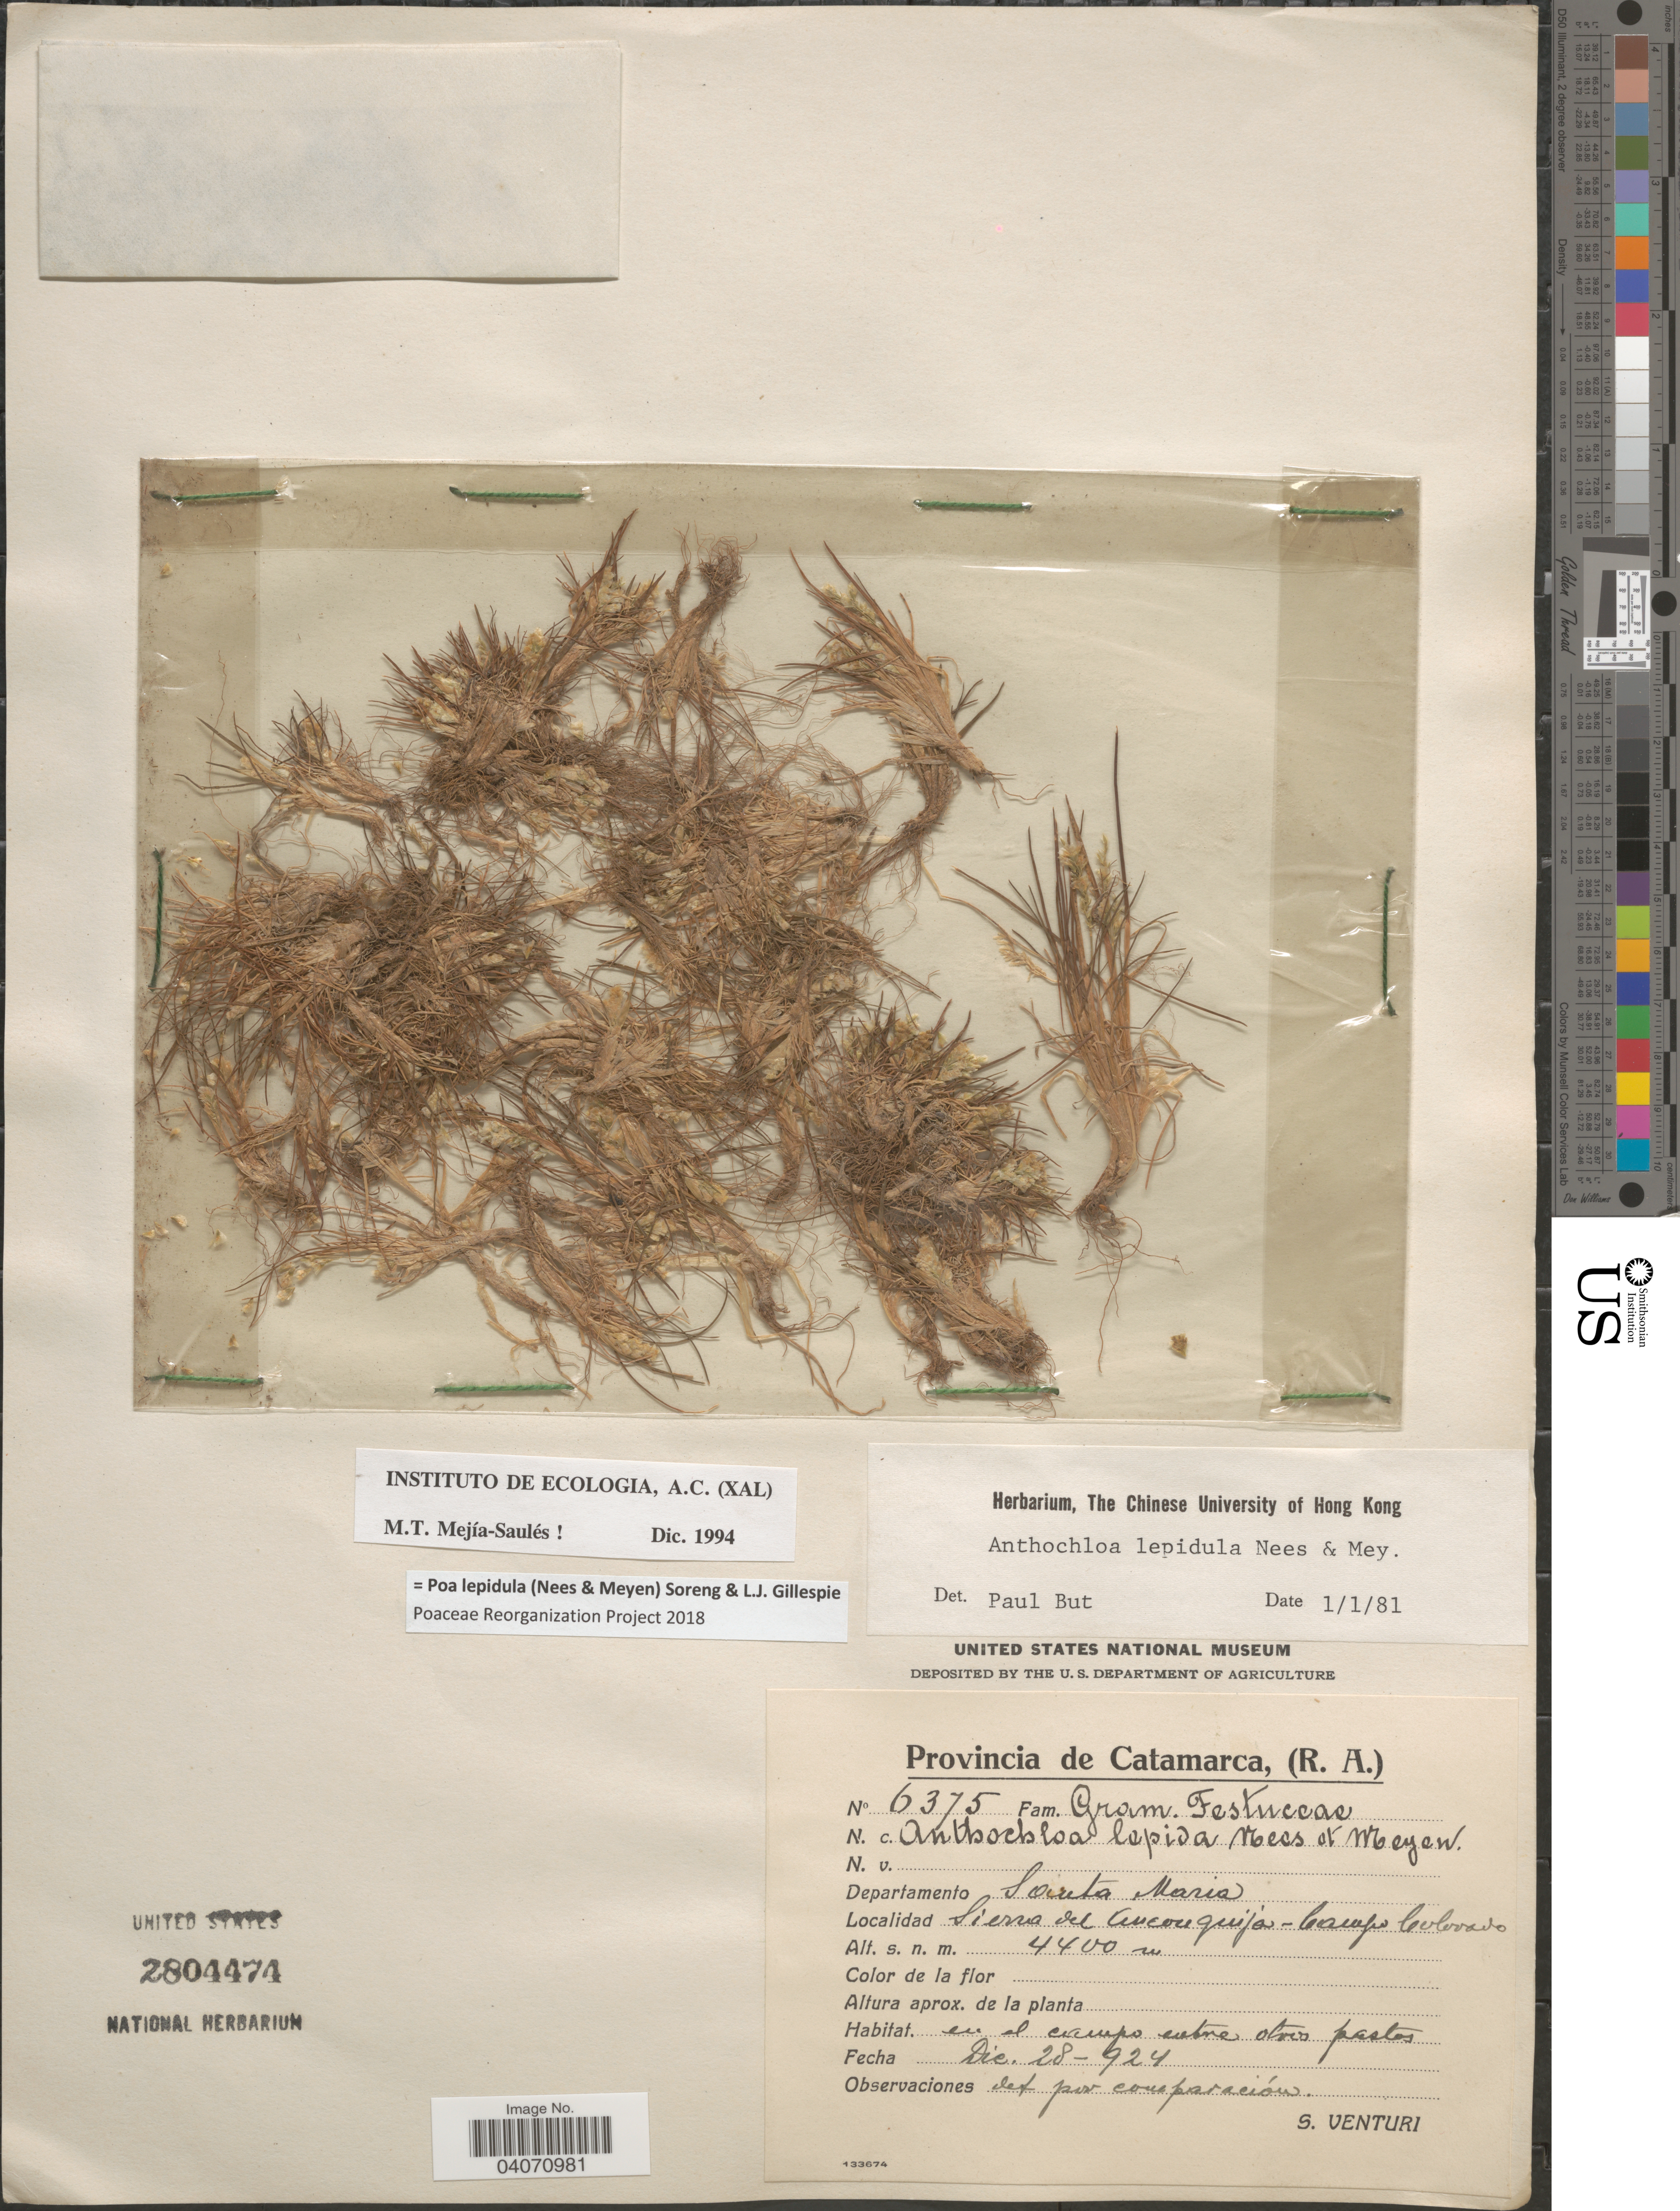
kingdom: Plantae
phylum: Tracheophyta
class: Liliopsida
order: Poales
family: Poaceae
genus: Poa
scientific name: Poa lepidula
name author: (Nees & Meyen) Soreng & L.J. Gillespie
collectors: S. Venturi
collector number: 6375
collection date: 1924-12-28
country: Argentina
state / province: Catamarca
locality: Departamento Santa Maria. Sierra del Aconquija - Campo Colorado.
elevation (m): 4400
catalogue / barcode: US 2804474